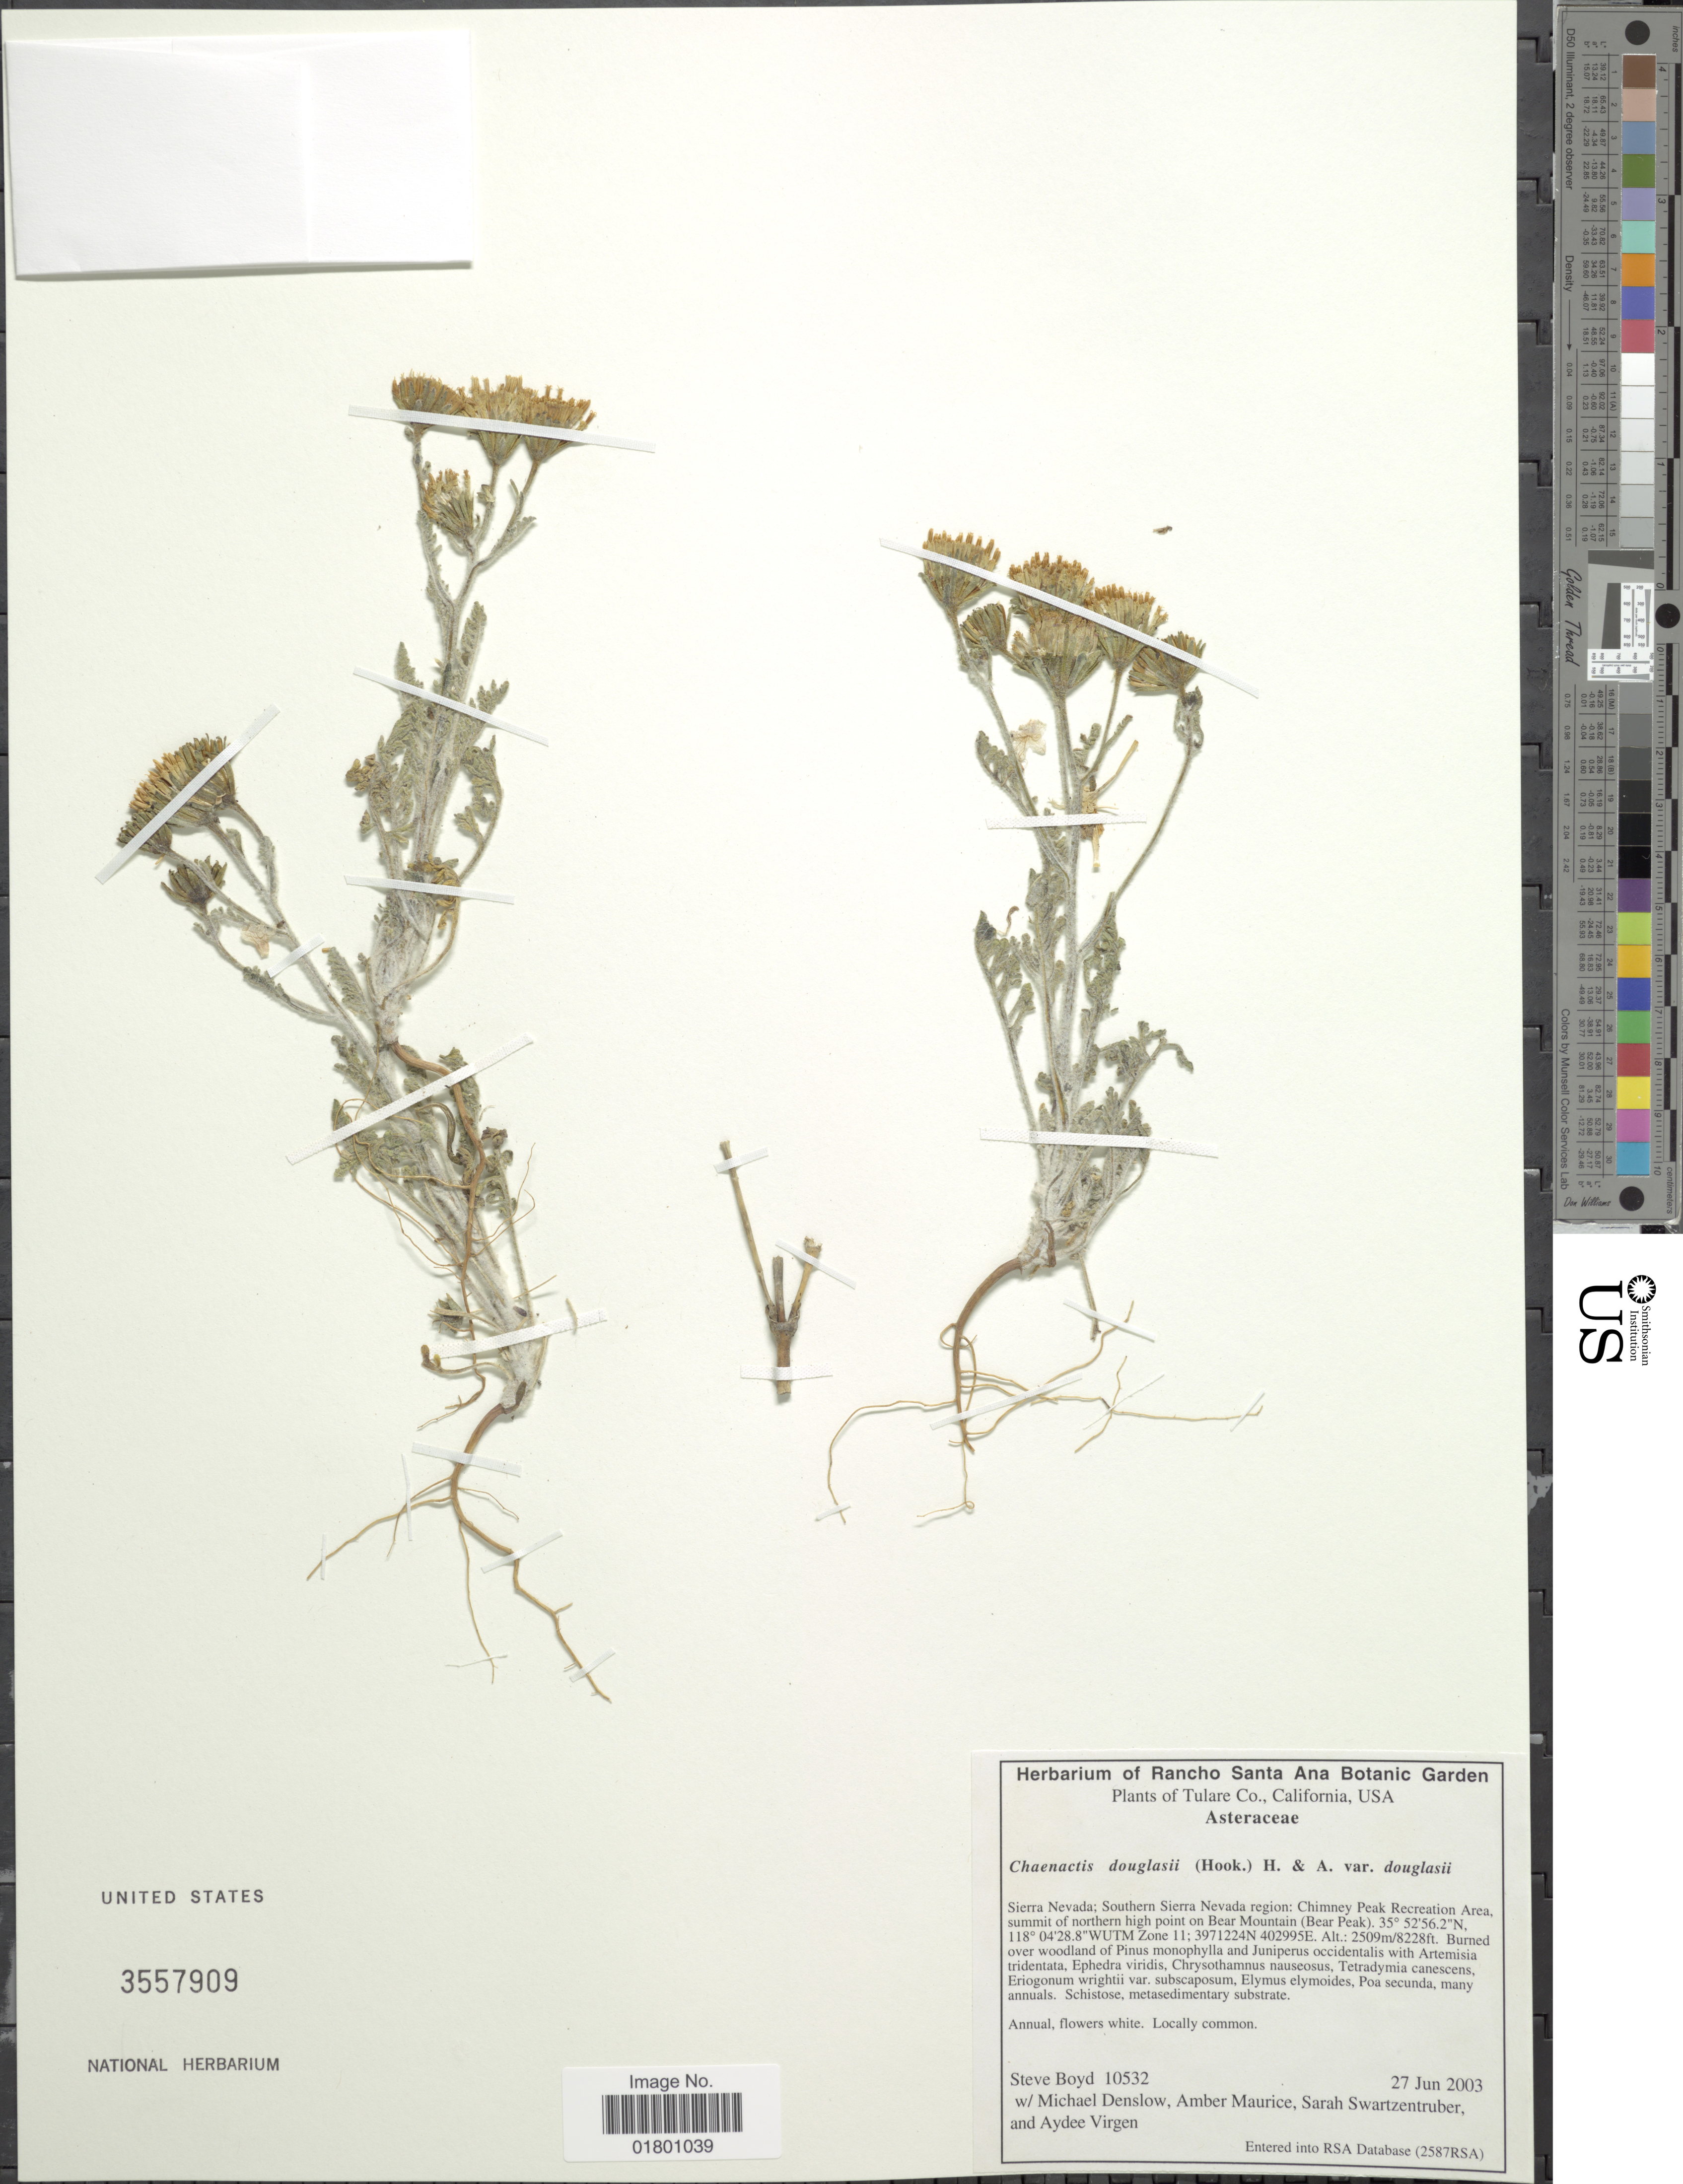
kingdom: Plantae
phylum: Tracheophyta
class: Magnoliopsida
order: Asterales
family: Asteraceae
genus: Chaenactis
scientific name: Chaenactis douglasii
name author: Hook. & Arn.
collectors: S. Boyd, M. Denslow, A. Mauriice, S. Swartzentruber & A. Virgen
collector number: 10532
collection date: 2003-06-27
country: United States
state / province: California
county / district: Tulare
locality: Tulare Co., Sierra Nevada; Southern Sierra Nevada region: Chimney Peak Recreation Area, summit of northern high point on Bear Mountain (Bear Peak)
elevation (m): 2509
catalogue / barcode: US 3557909